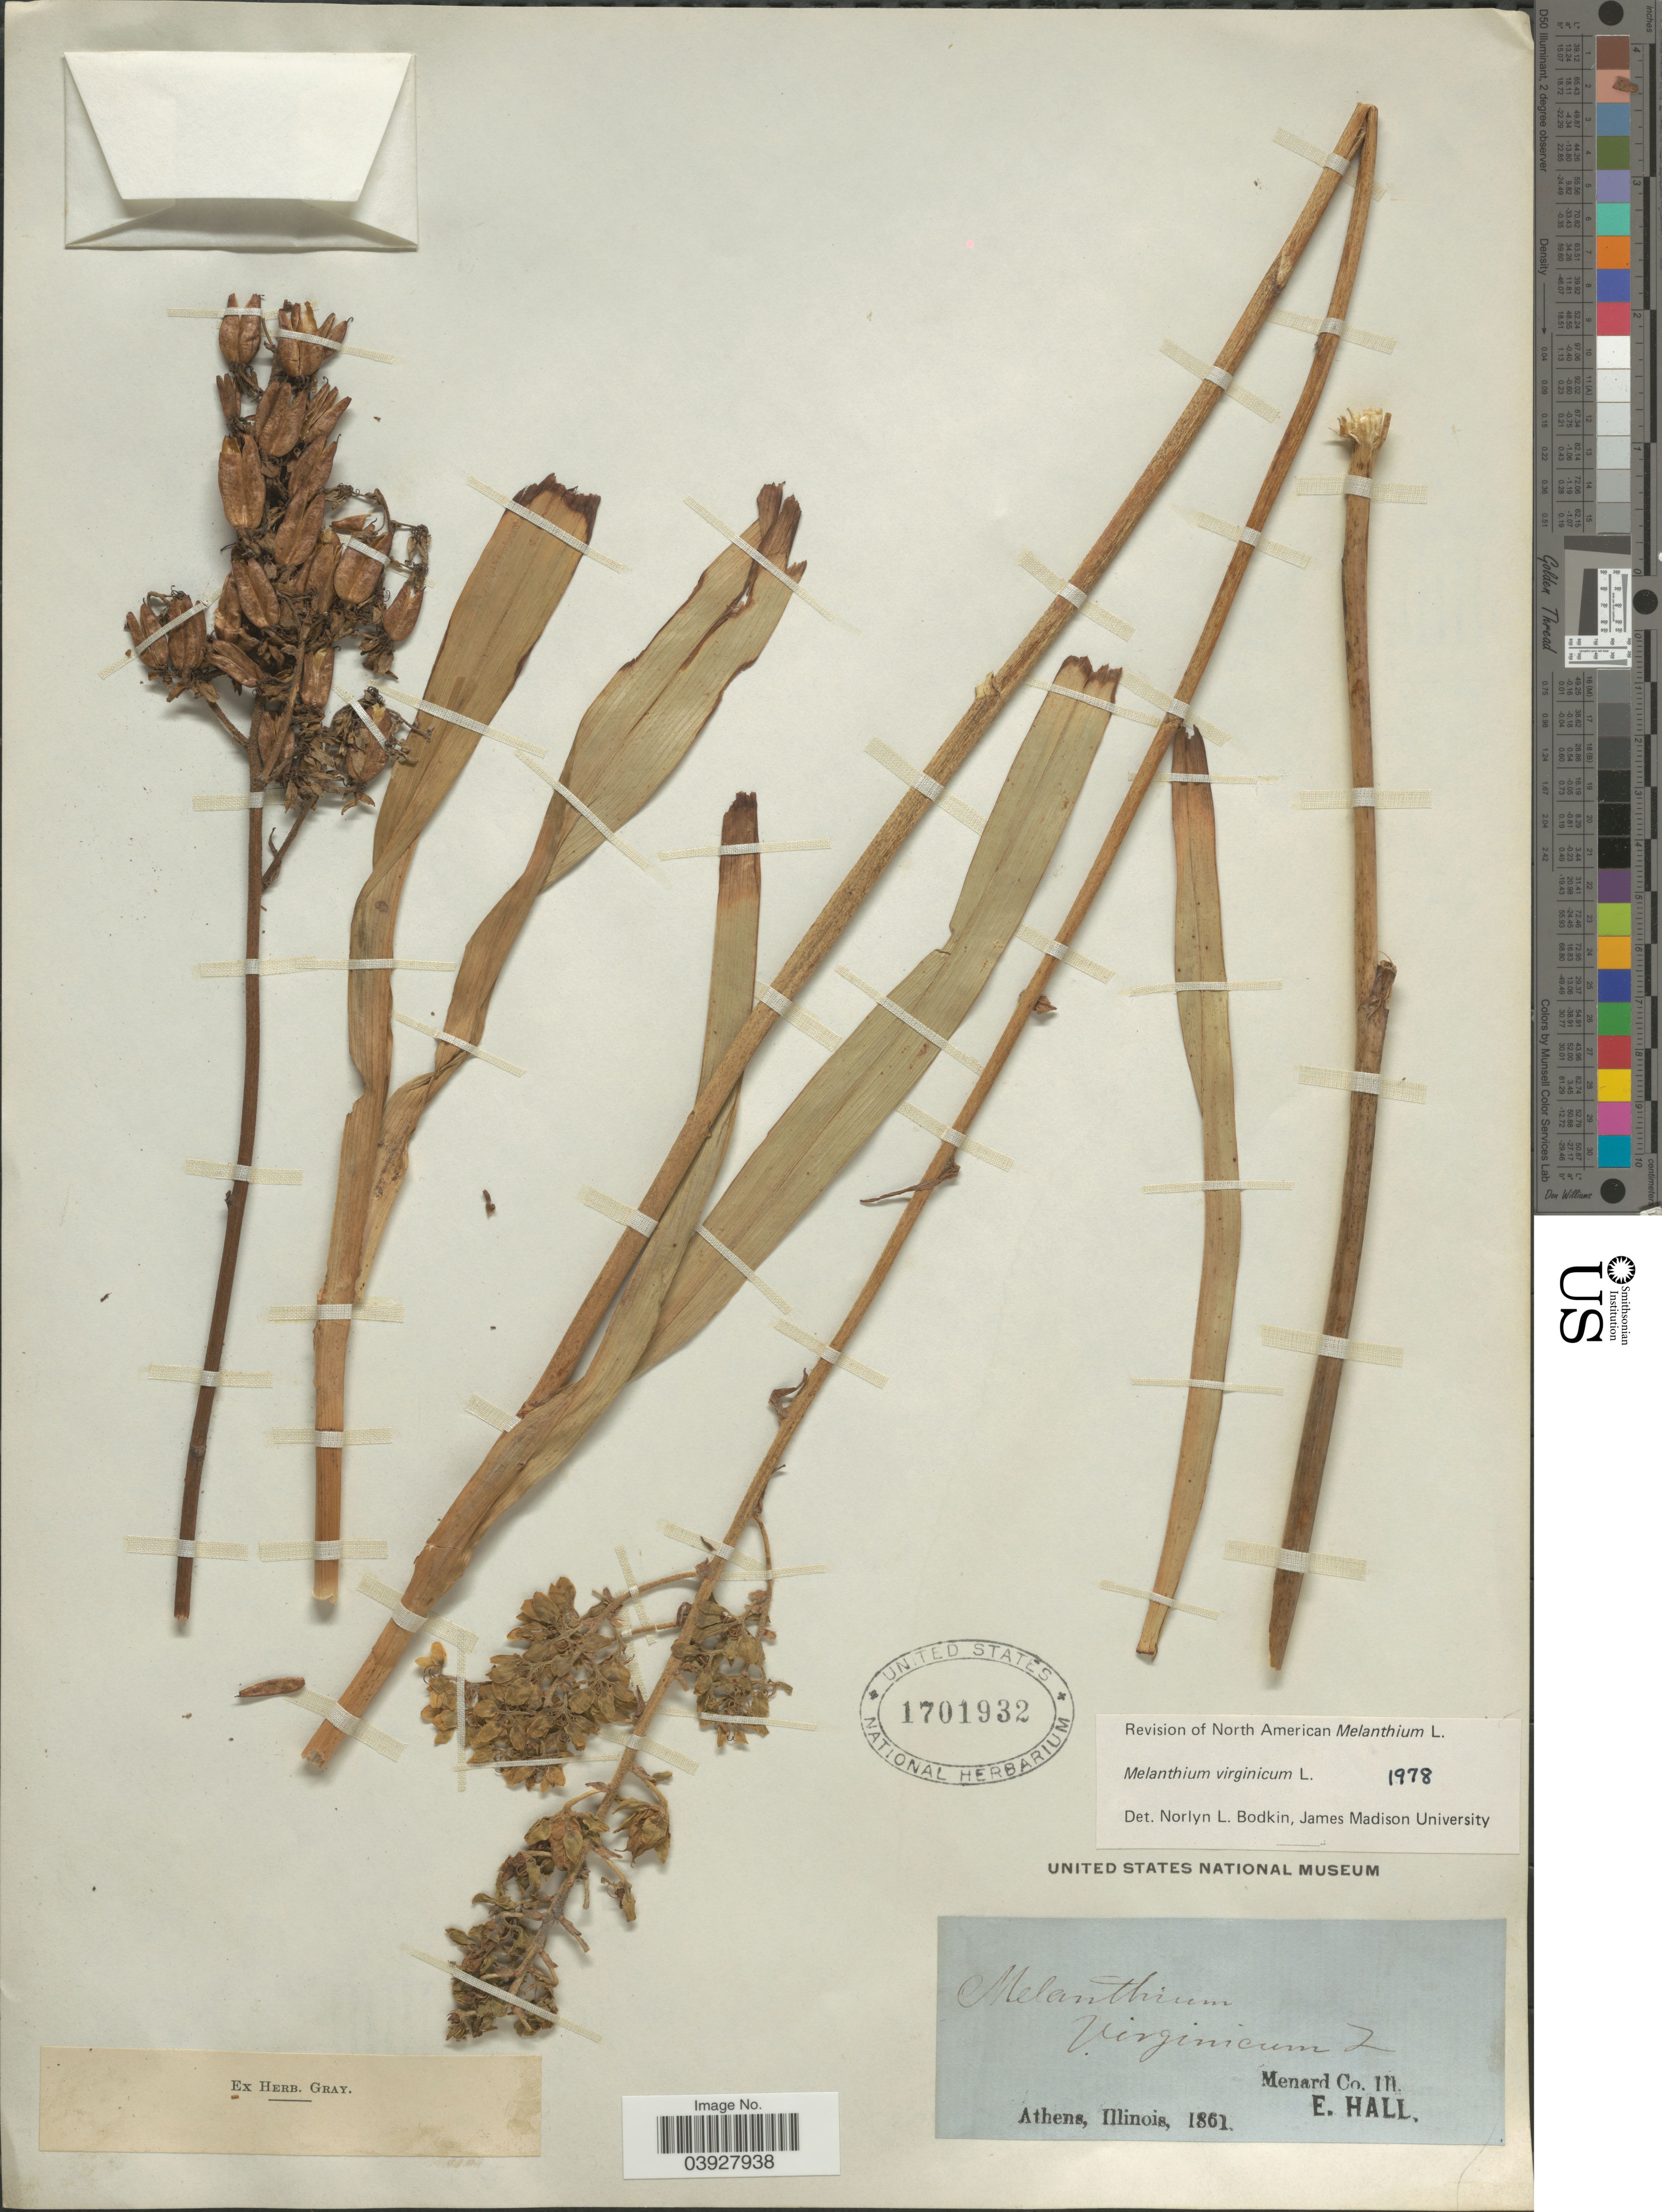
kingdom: Plantae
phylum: Tracheophyta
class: Liliopsida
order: Liliales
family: Melanthiaceae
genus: Melanthium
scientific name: Melanthium virginicum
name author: L.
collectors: E. Hall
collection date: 1861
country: United States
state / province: Illinois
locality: Menard Co.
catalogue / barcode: US 1701932